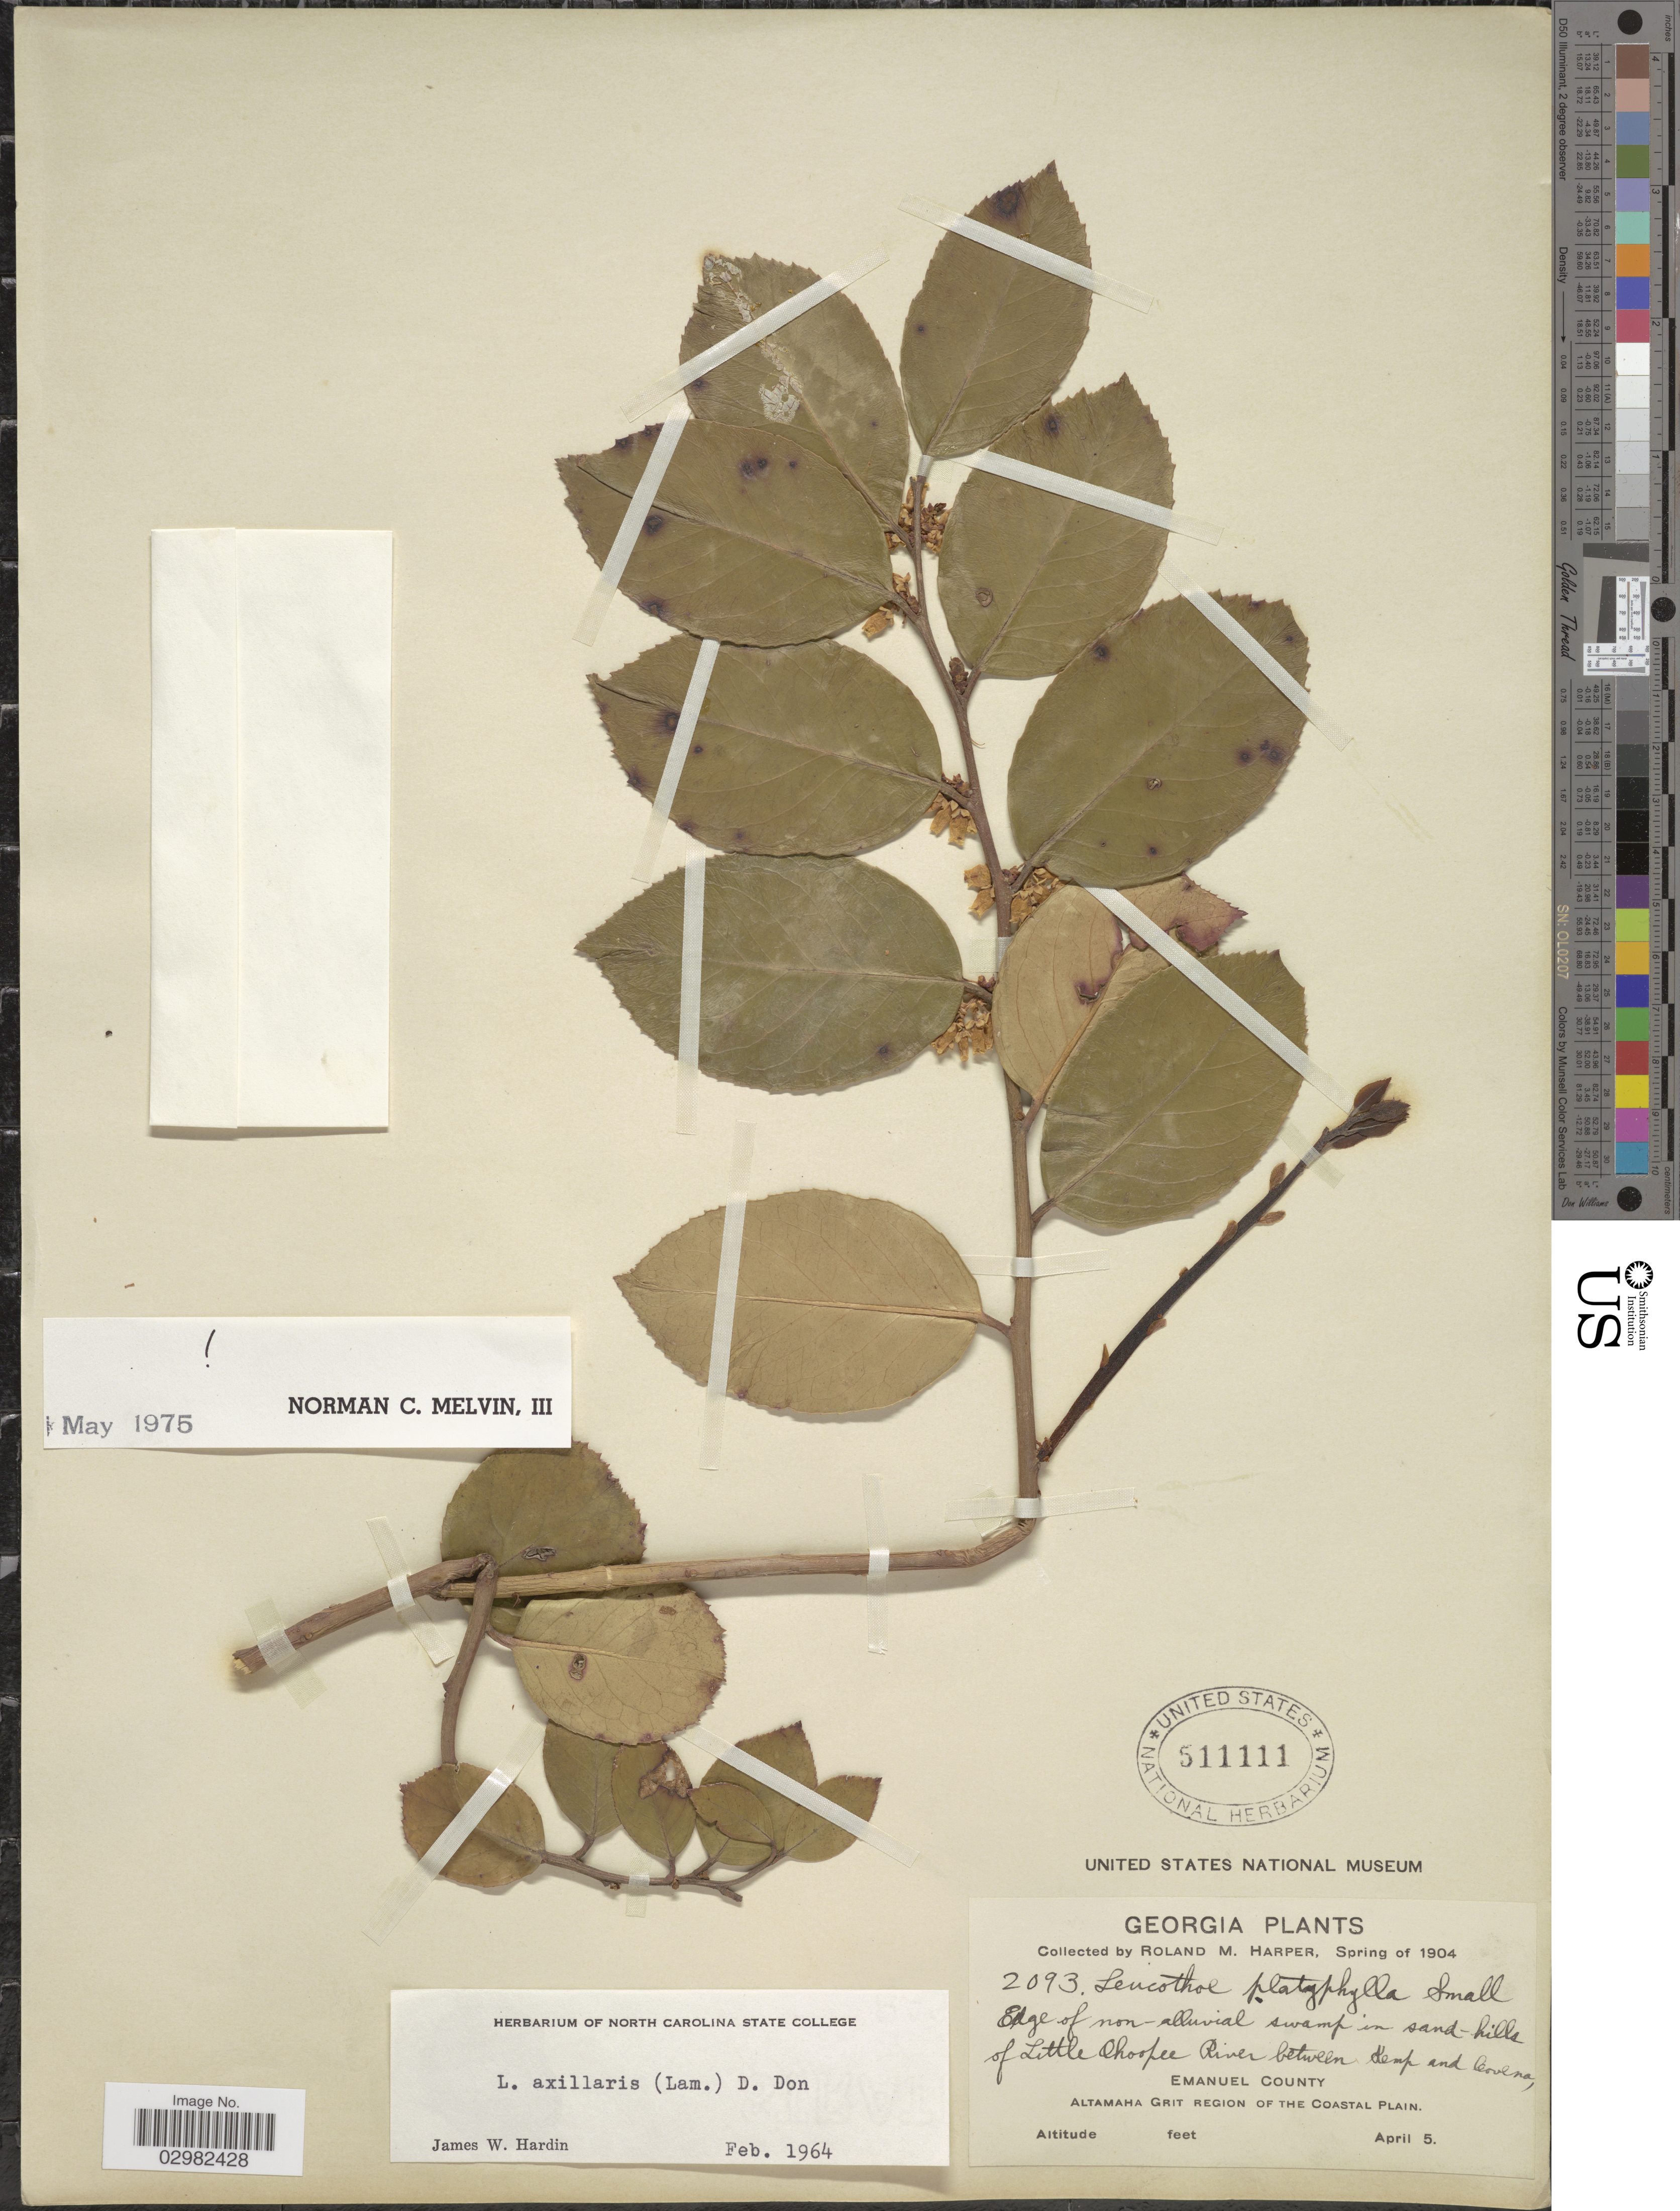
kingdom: Plantae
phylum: Tracheophyta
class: Magnoliopsida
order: Ericales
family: Ericaceae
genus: Leucothoe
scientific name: Leucothoë axillaris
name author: (Lam.) D. Don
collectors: R. M. Harper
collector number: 2093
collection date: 1904-04-05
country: United States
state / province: Georgia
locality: Edge of non-alluvial swamp in sand-hills of Little Ohospee River between Kemp and Covena, Emanuel County, Altamaha Grot Region of The Coastal Plain.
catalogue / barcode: US 511111